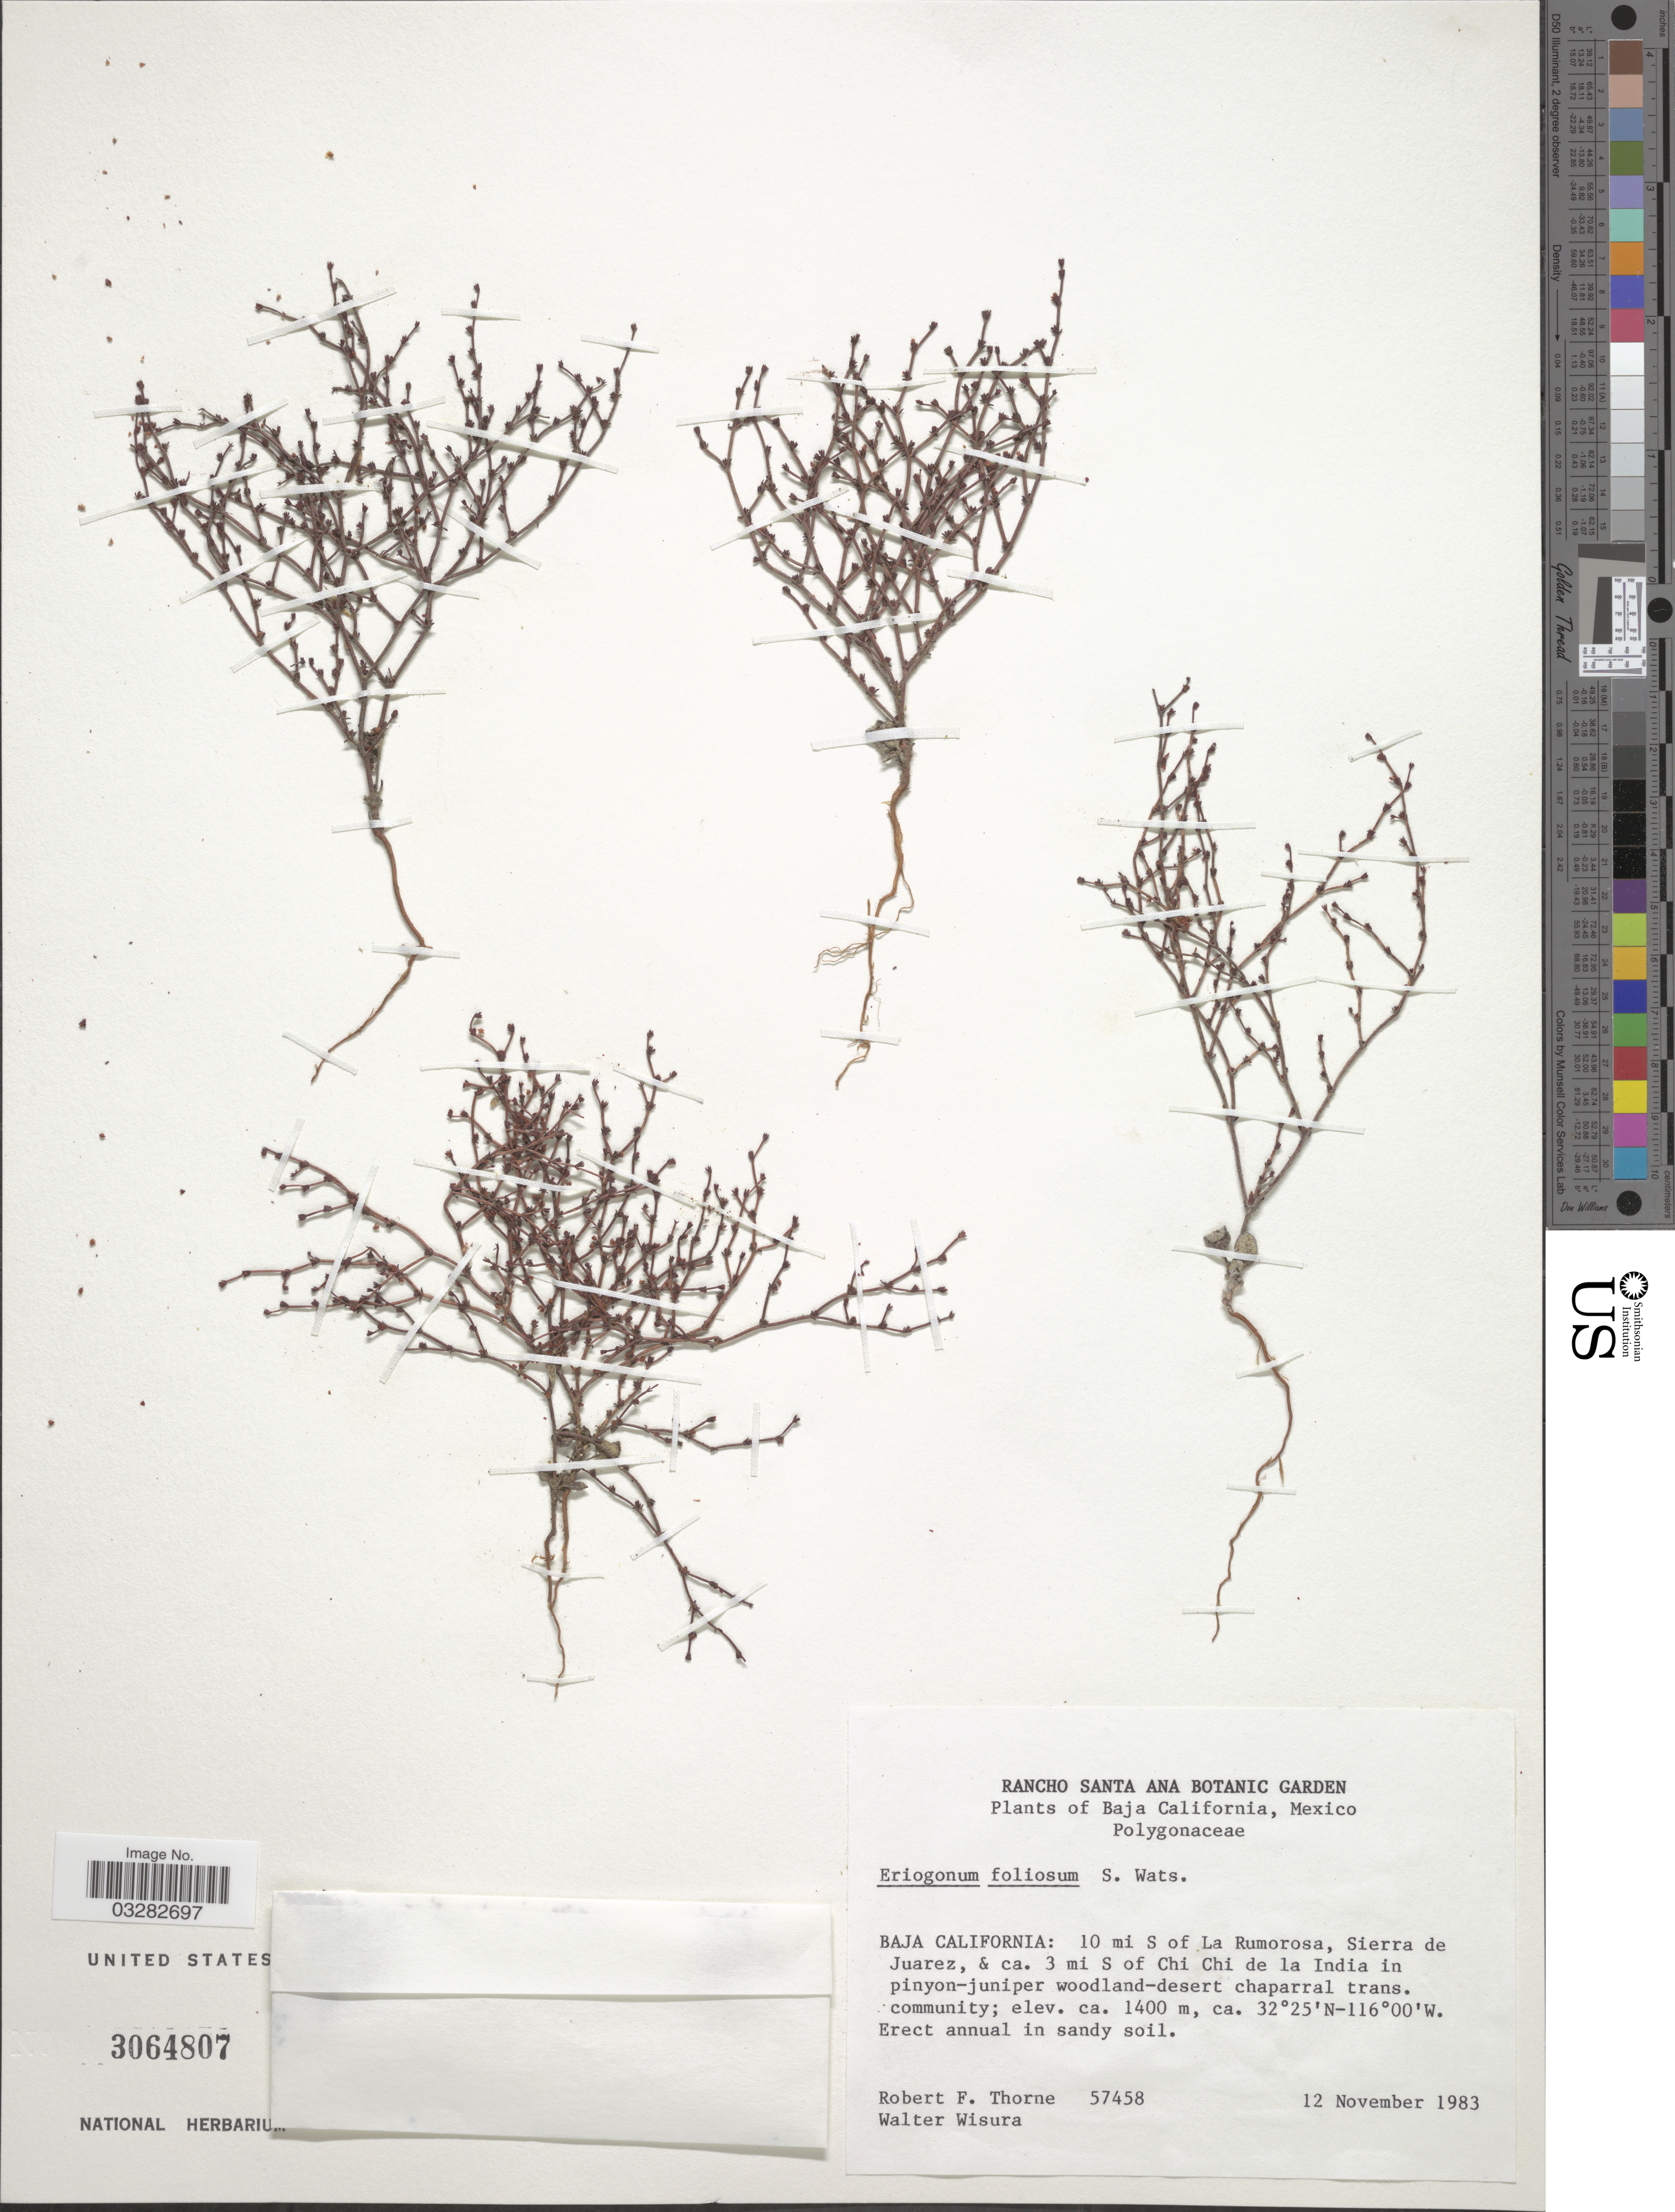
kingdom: Plantae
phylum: Tracheophyta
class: Magnoliopsida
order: Caryophyllales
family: Polygonaceae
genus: Eriogonum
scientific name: Eriogonum foliosum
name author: S. Watson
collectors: R. F. Thorne & W. Wisura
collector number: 57458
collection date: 1983-11-12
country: Mexico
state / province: Baja California Norte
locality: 10 mi S of La Rumorosa, Sierra de Juarez, & ca. 3 mi S of Chi Chi de la India in pinyon-juniper woodland-desert chaparral trans. community.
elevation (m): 1400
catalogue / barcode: US 3064807